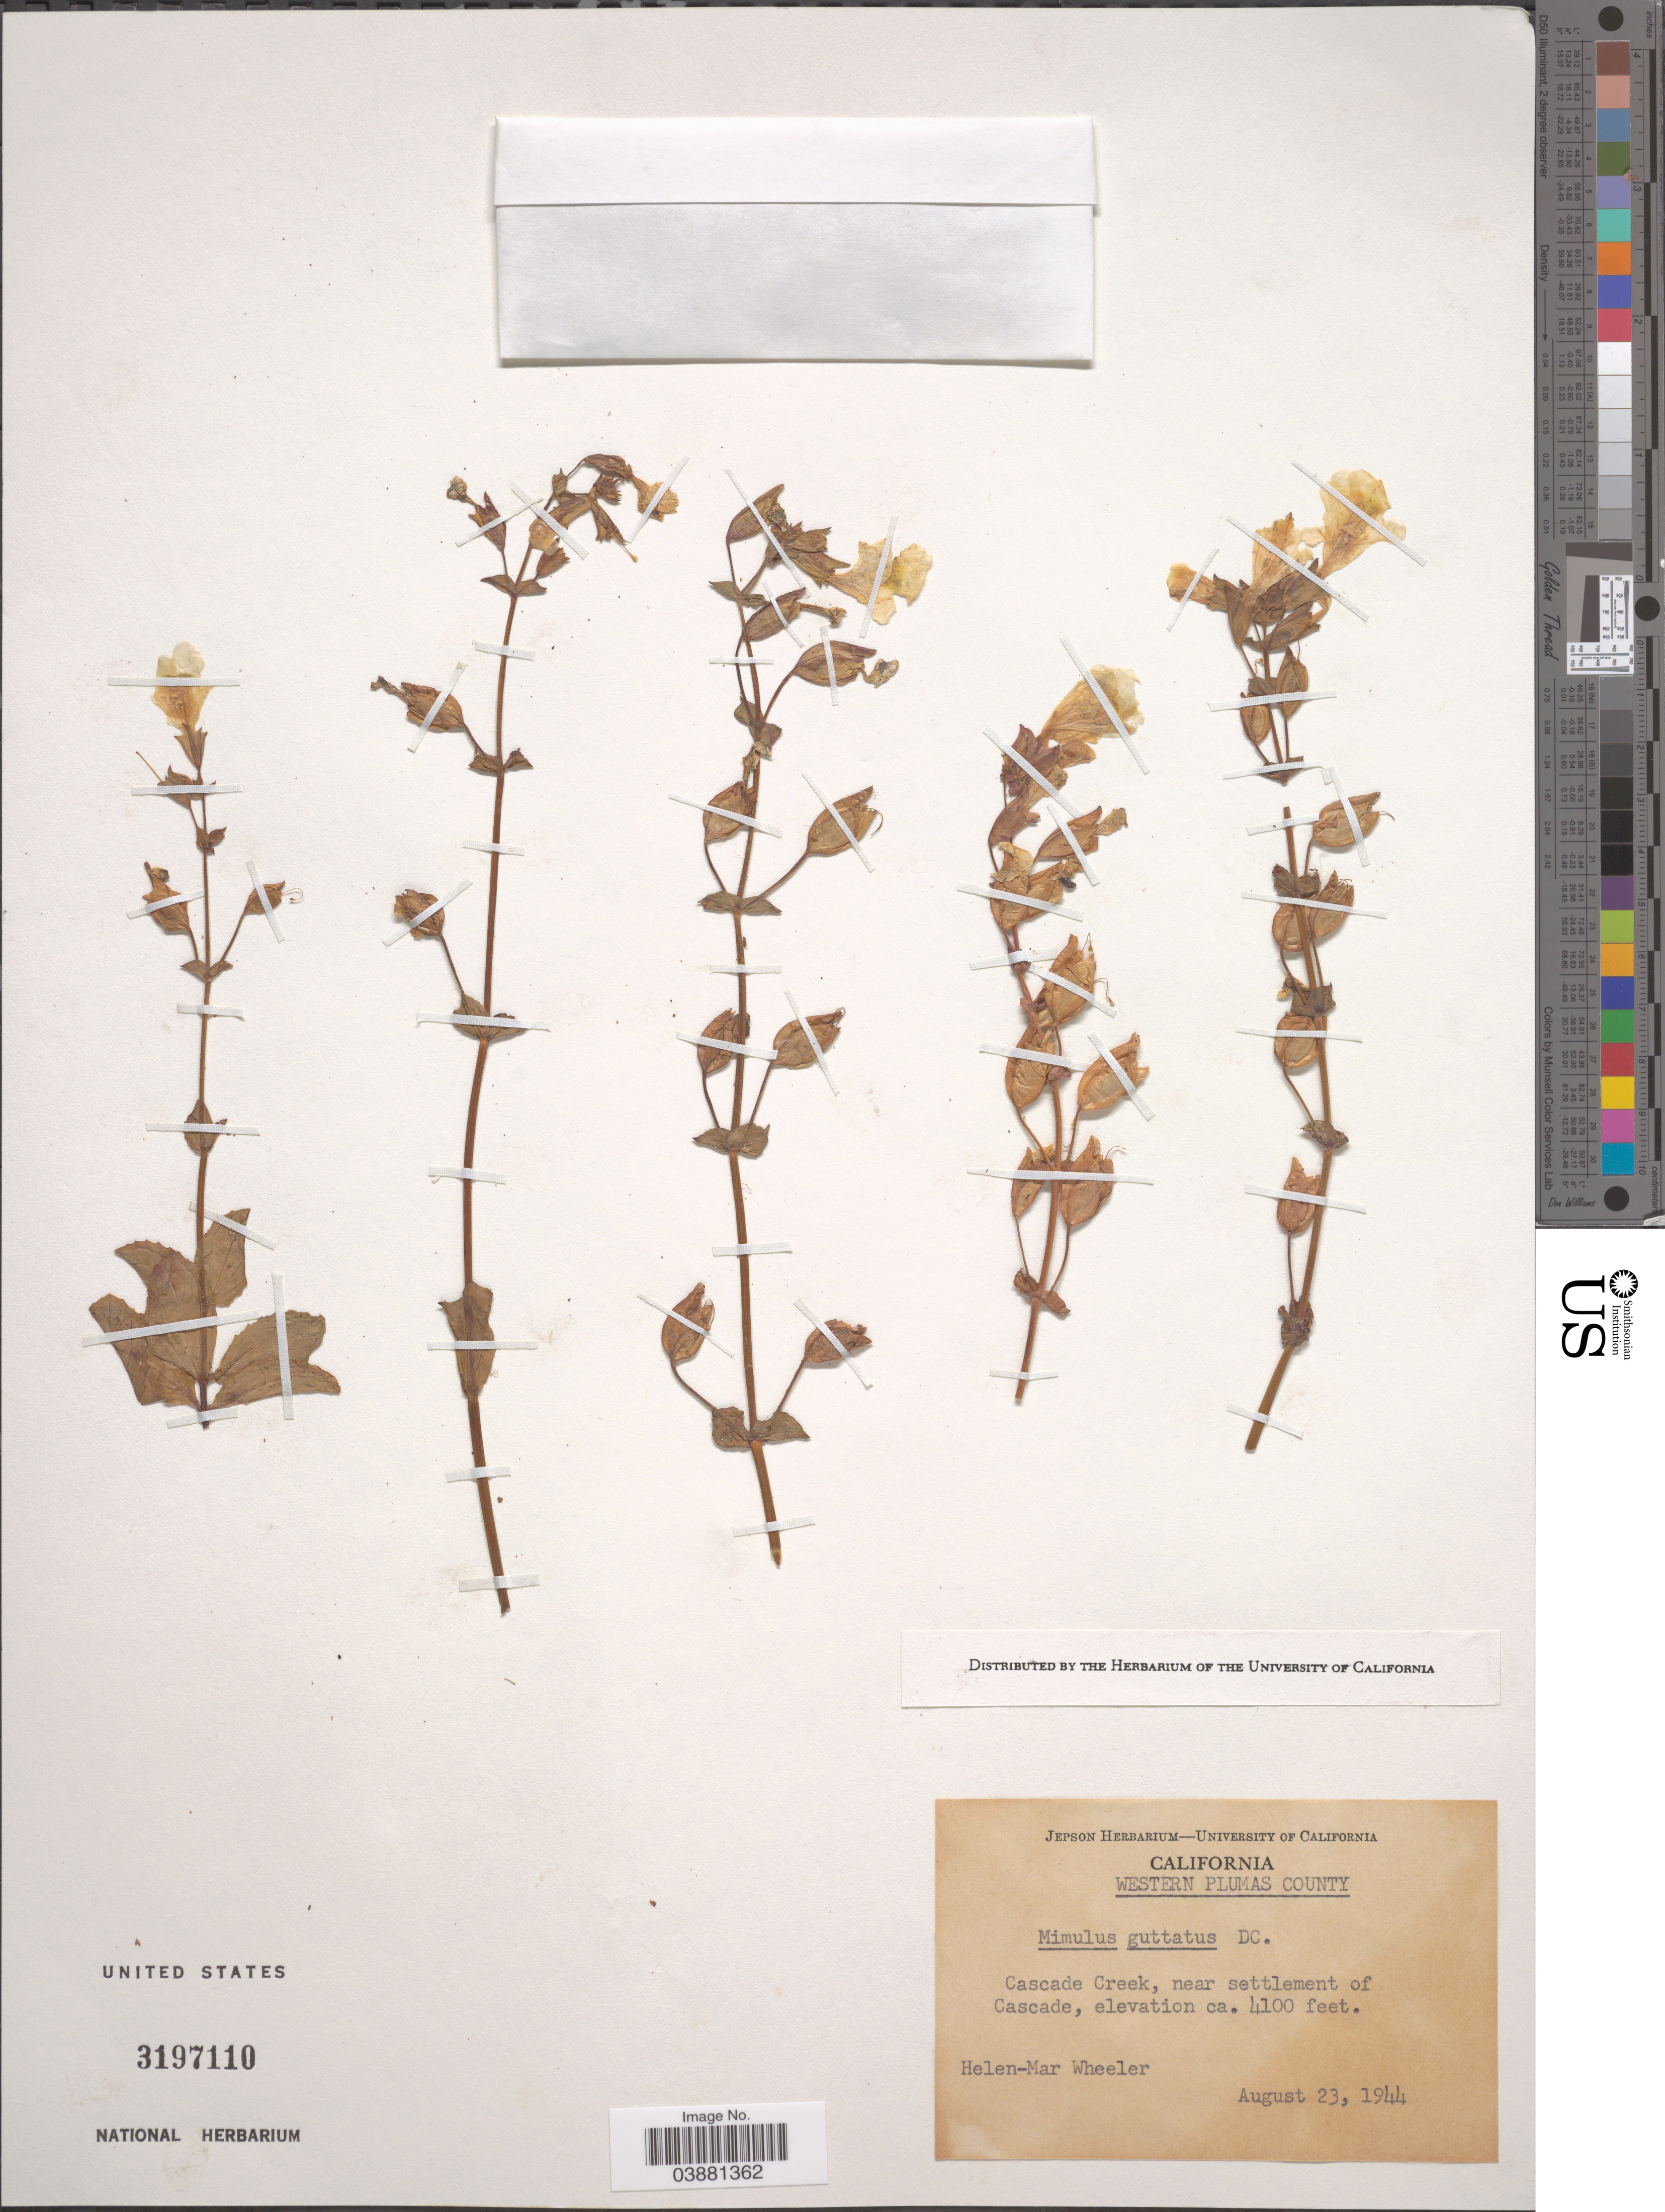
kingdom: Plantae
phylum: Tracheophyta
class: Magnoliopsida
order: Lamiales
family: Phrymaceae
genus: Mimulus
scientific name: Mimulus guttatus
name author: DC.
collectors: H.-M. Wheeler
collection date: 1944-08-23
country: United States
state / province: California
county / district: Plumas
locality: Western Plumas County. Cascade Creek, near Settlement of Cascade.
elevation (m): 1250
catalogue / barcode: US 3197110